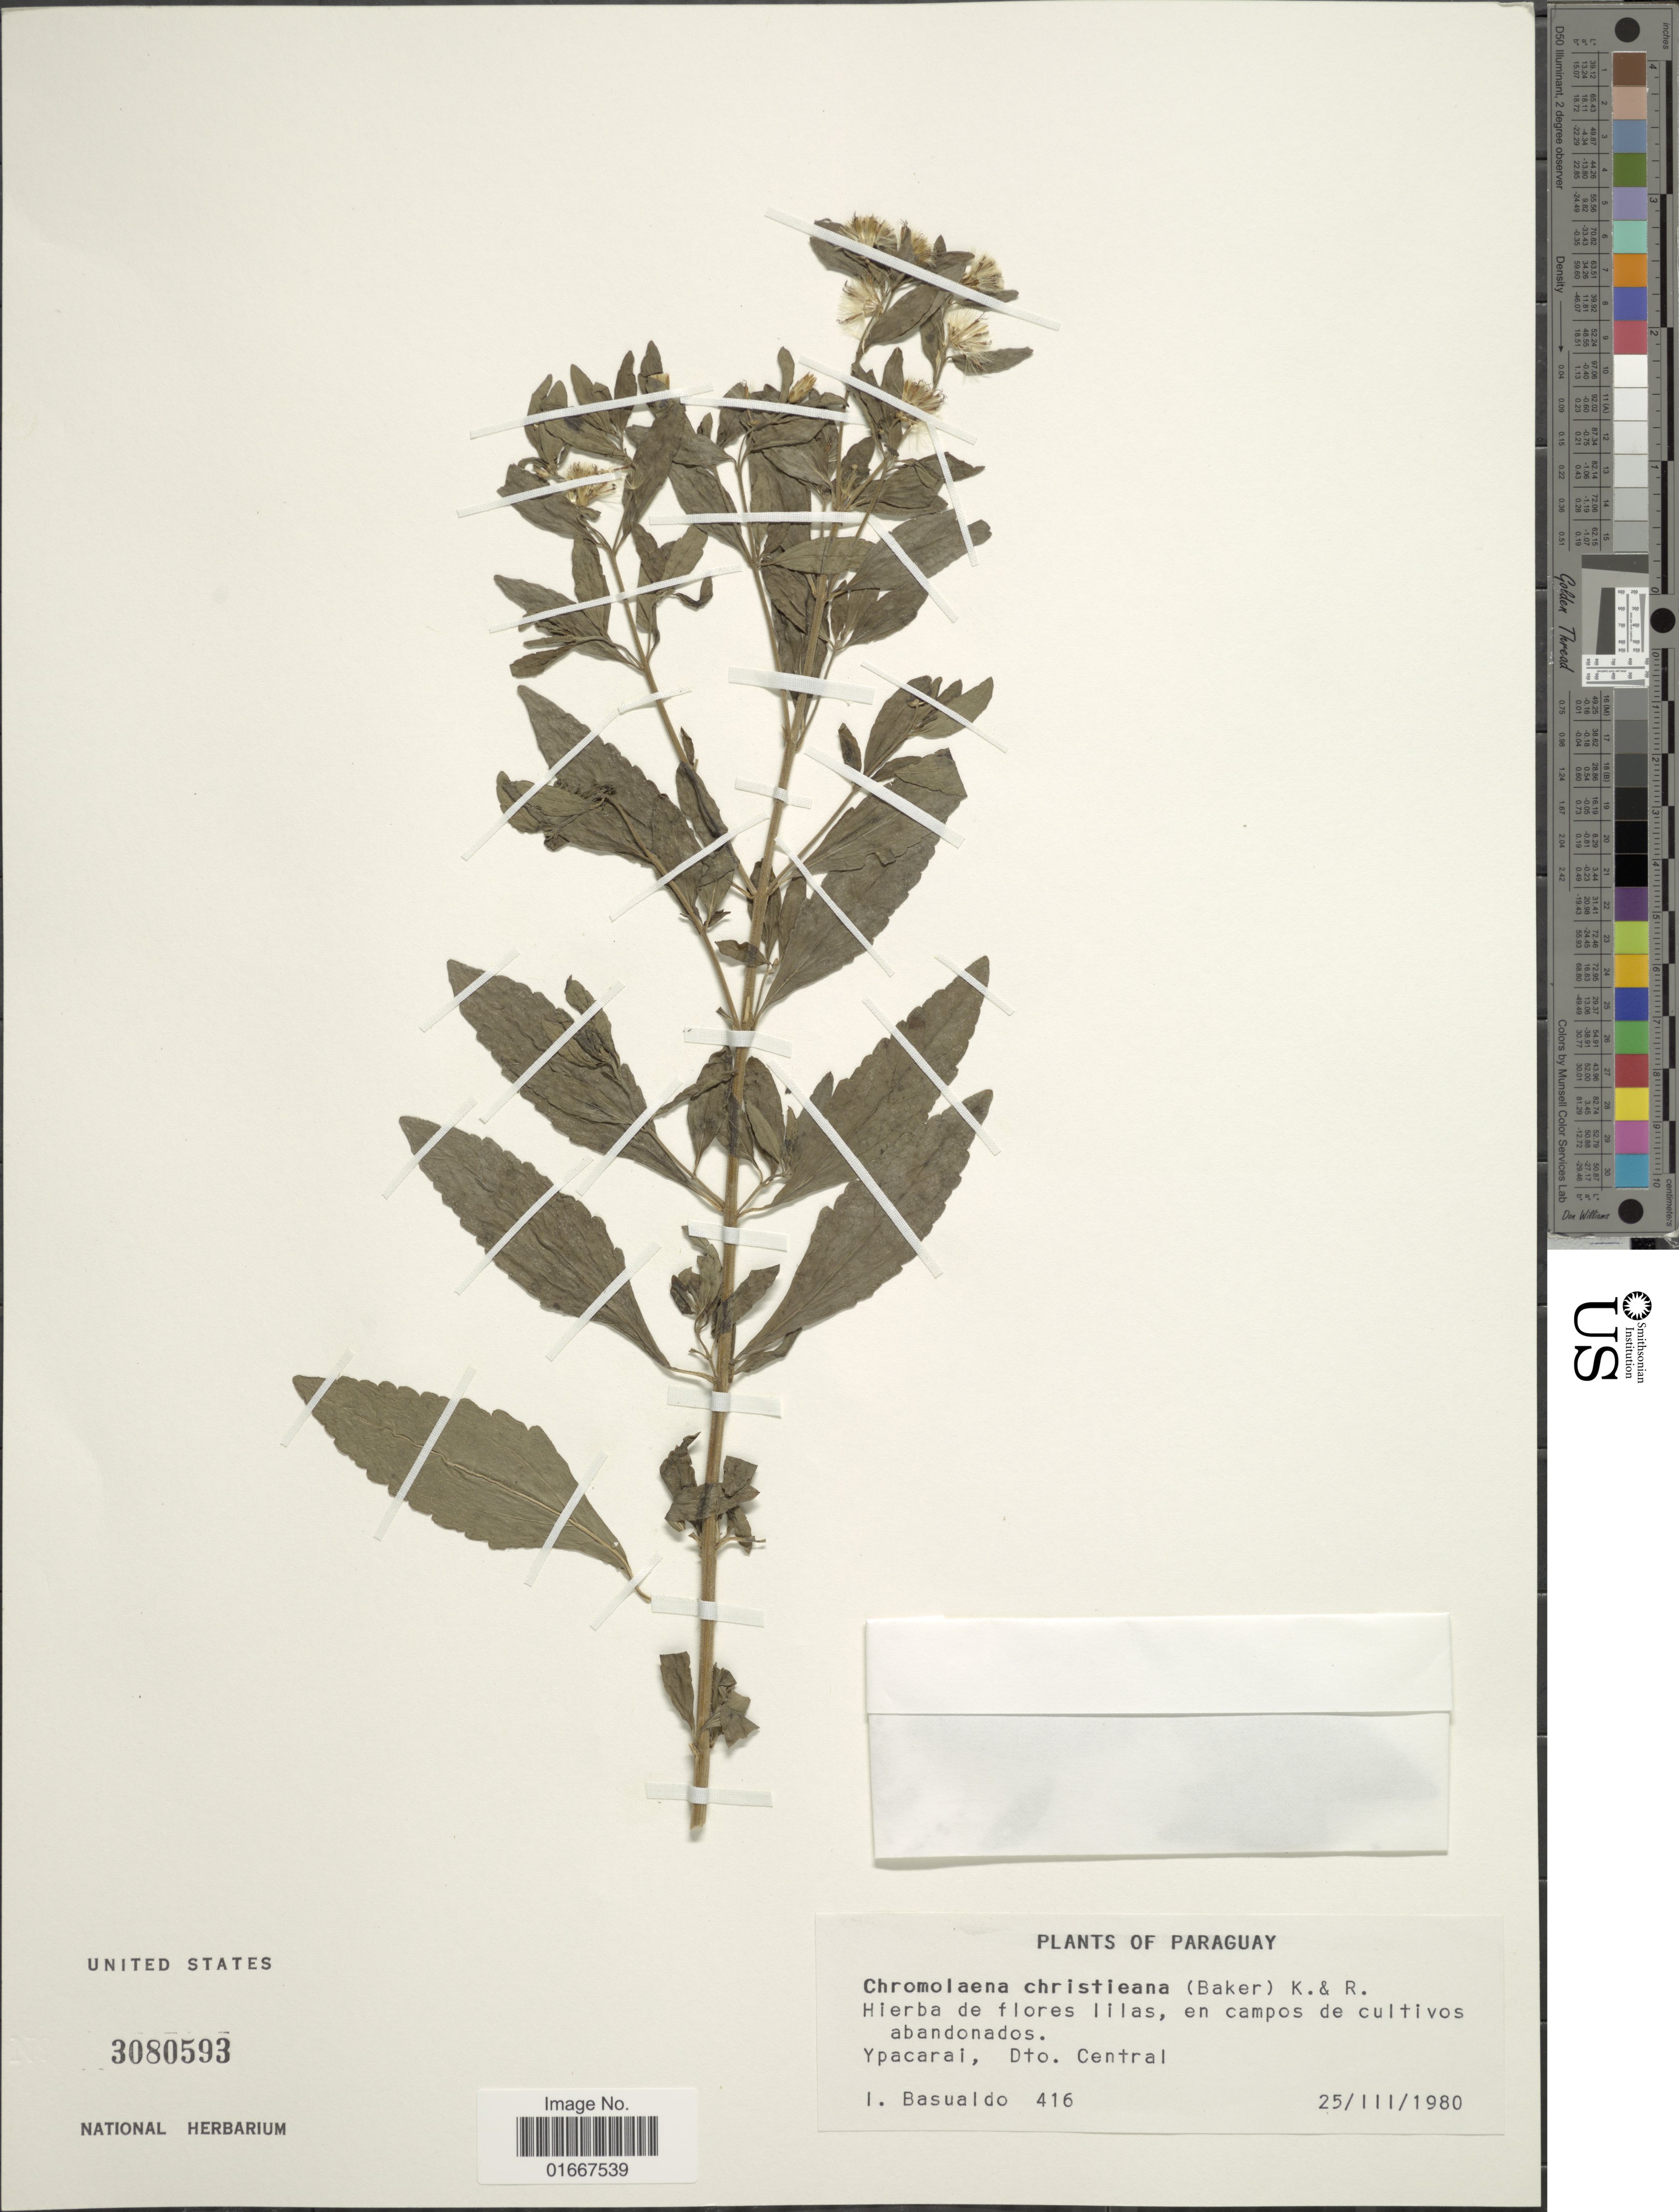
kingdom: Plantae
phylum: Tracheophyta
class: Magnoliopsida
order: Asterales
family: Asteraceae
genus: Chromolaena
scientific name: Chromolaena christieana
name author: (Baker) R.M. King & H. Rob.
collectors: I. Basualdo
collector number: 416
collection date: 1980-03-25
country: Paraguay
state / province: Central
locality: Ypacarai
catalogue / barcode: US 3080593